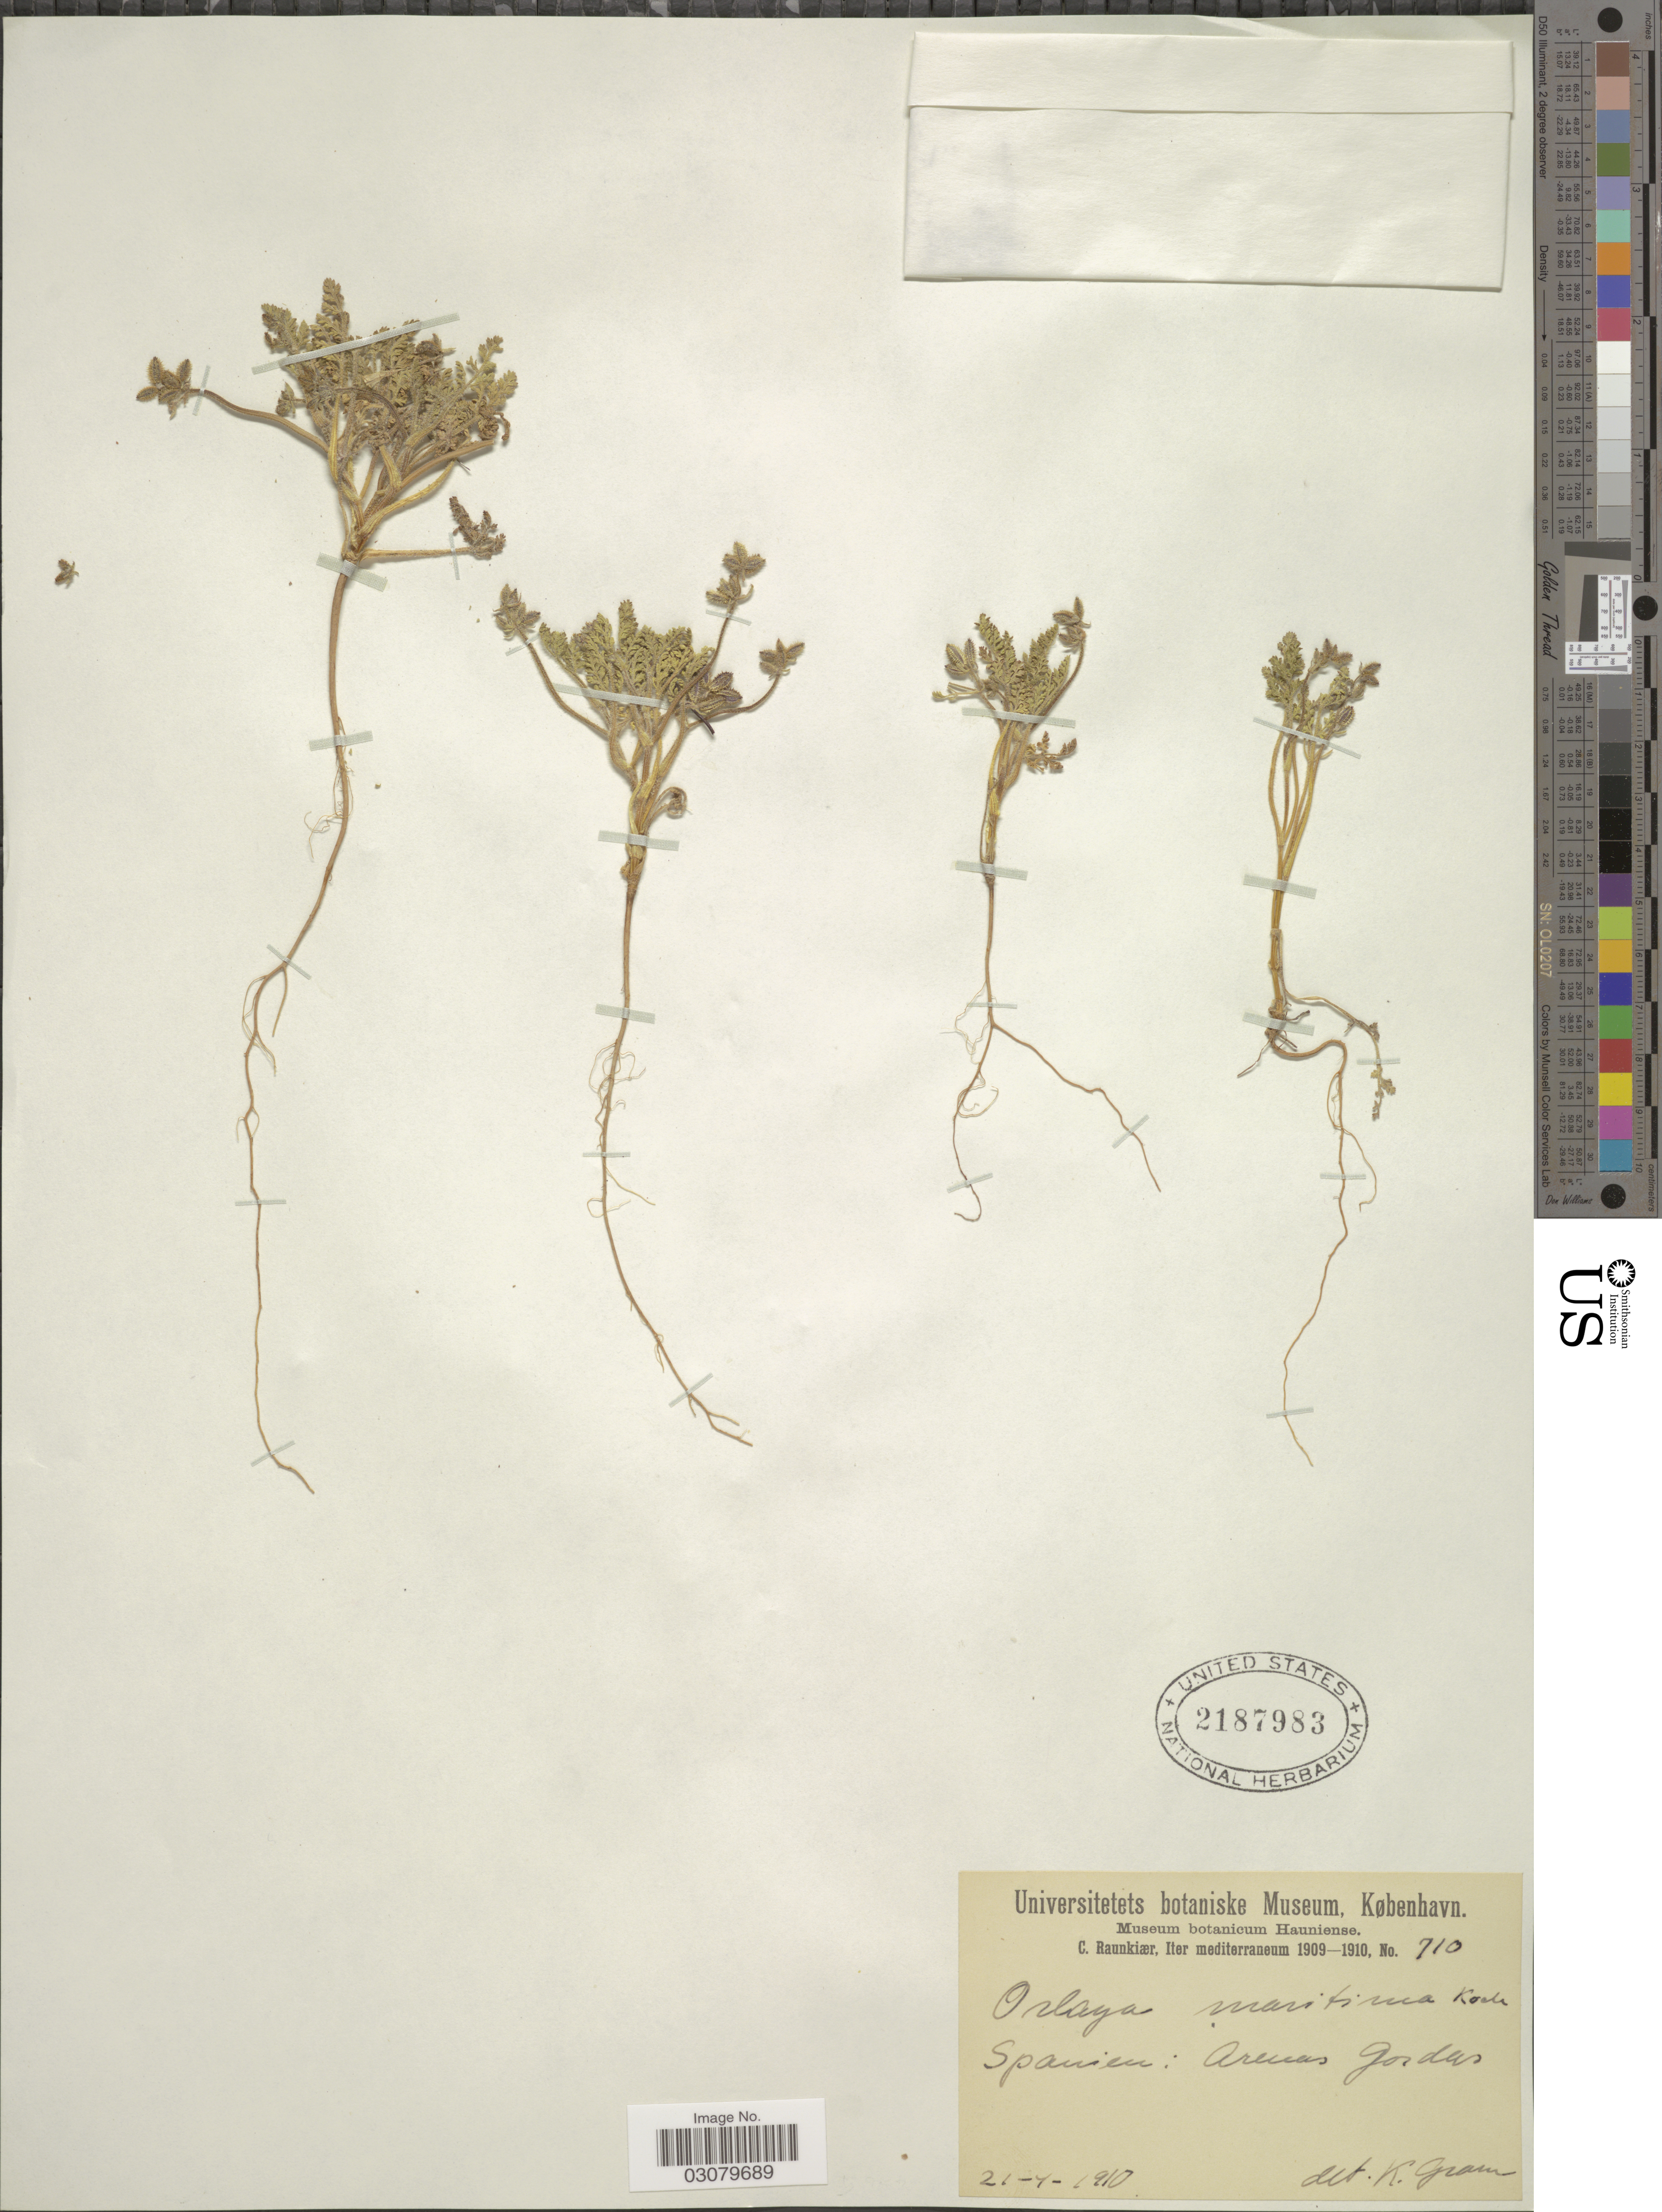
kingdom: Plantae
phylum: Tracheophyta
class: Magnoliopsida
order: Apiales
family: Apiaceae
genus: Orlaya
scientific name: Orlaya maritima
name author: W.D.J. Koch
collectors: C. Raunkiær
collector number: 710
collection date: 1910-04-21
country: Spain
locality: Iter mediterraneum. Spanien: Arenas Gordas.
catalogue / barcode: US 2187983